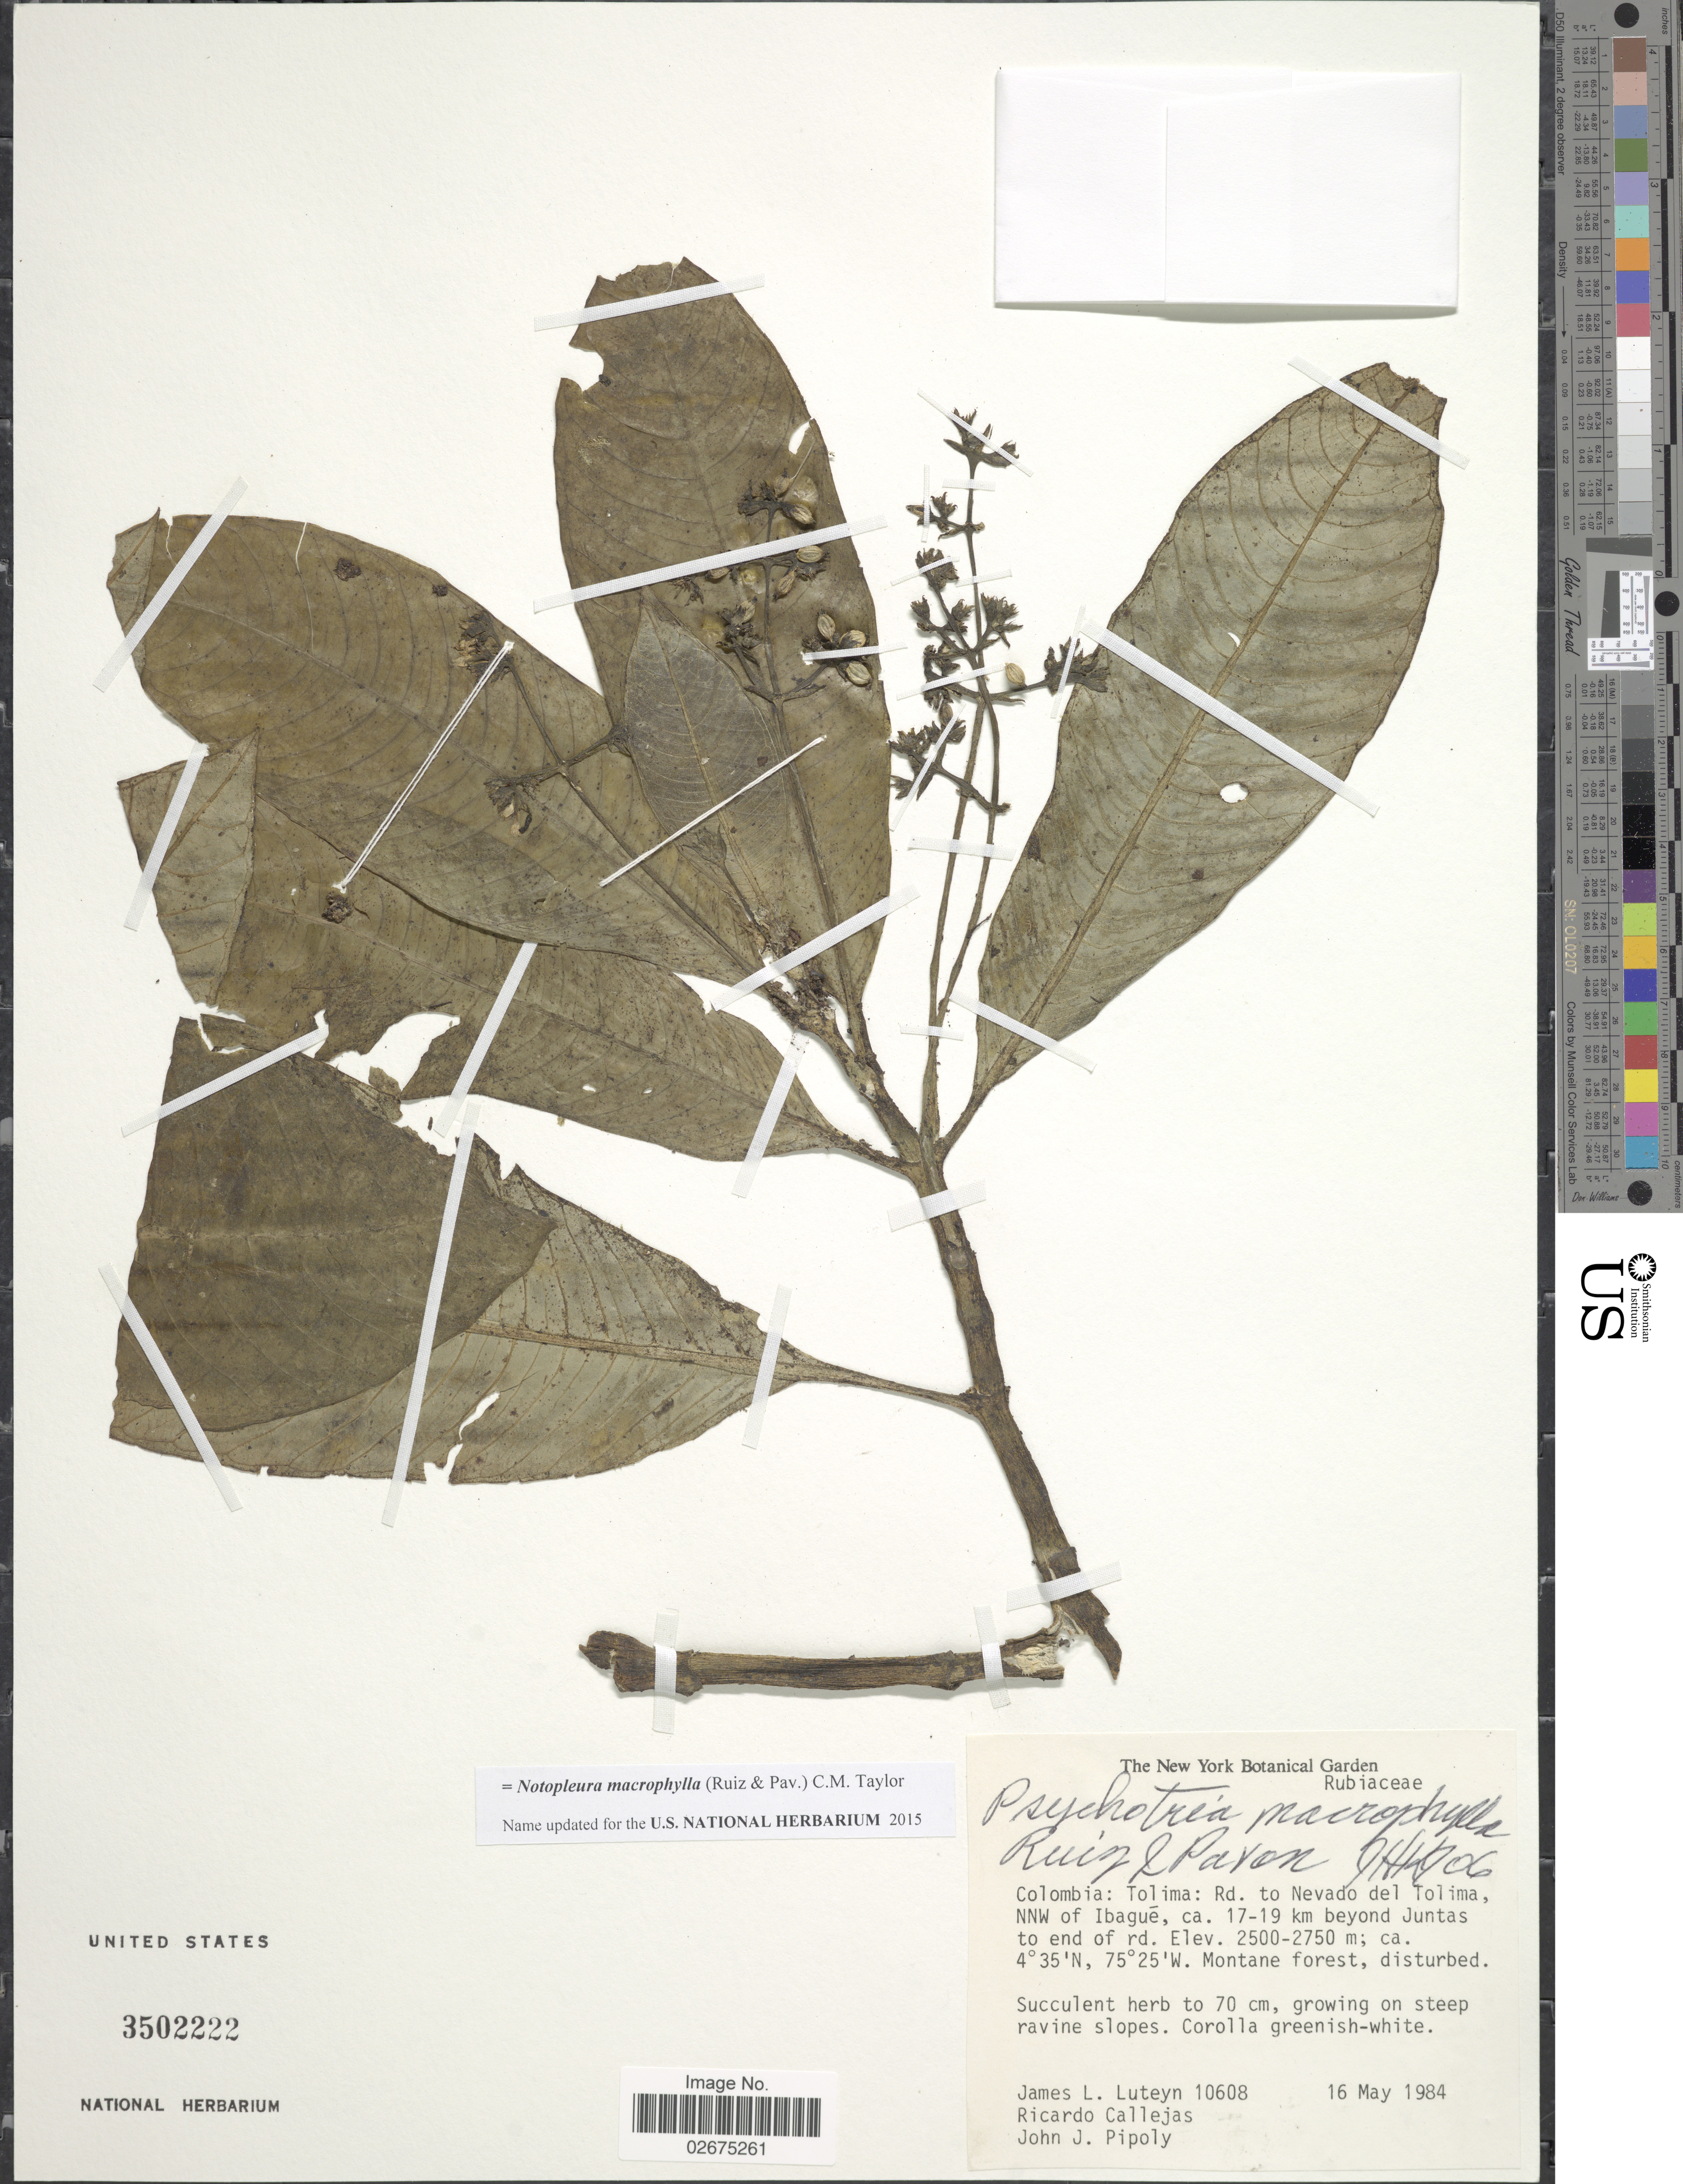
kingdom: Plantae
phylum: Tracheophyta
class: Magnoliopsida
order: Gentianales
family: Rubiaceae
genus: Notopleura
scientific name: Notopleura macrophylla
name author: (Ruiz & Pav.) C.M. Taylor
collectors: J. L. Luteyn, R. Callejas & J. J. Pipoly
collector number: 10608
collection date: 1984-05-16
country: Colombia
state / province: Tolima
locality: Rd. to Nevado del Tolima, NNW of Ibagué, ca. 17-19 km beyond Juntas to end of rd. Montane forest, disturbed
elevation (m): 2500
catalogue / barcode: US 3502222